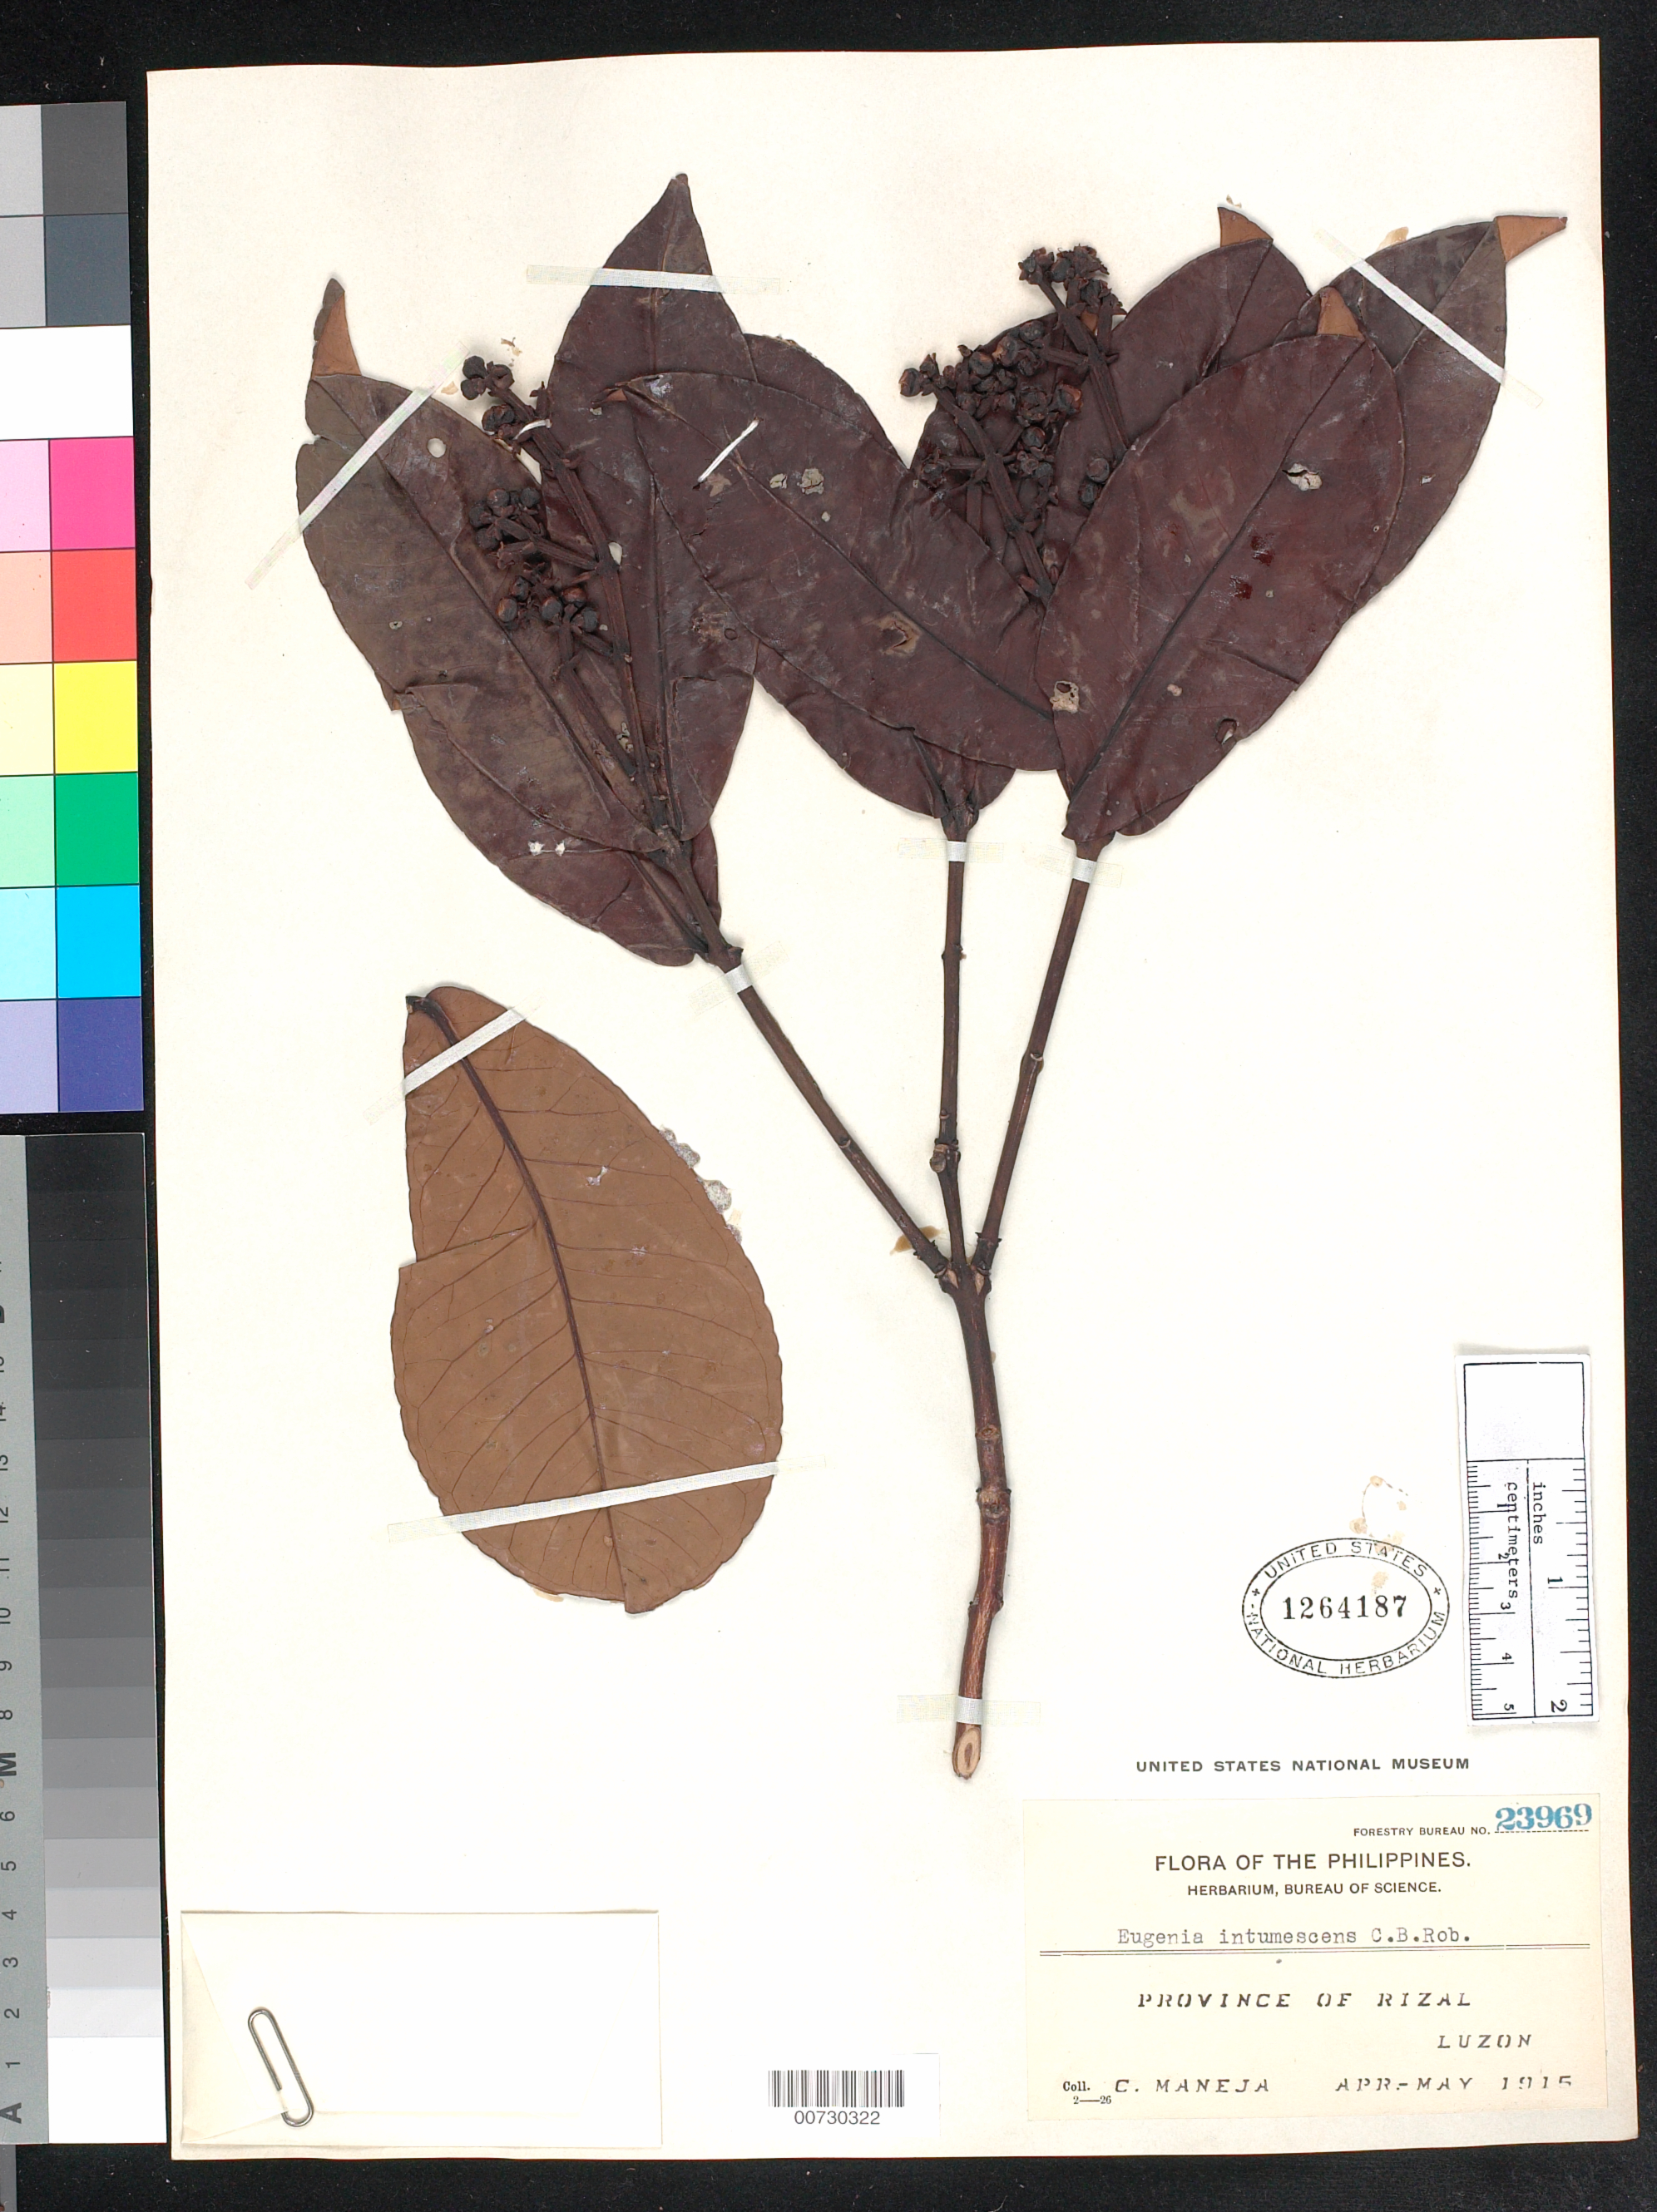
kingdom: Plantae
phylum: Tracheophyta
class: Magnoliopsida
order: Myrtales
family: Myrtaceae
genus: Syzygium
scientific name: Syzygium intumescens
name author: (C.B. Rob.) Merr.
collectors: C. Maneja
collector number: For. Bur. 23969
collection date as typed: Apr 1915 to -- May 1915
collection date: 1915-04/1915-05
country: Philippines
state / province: Calabarzon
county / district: Rizal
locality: Luzon Island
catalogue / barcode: US 1264187